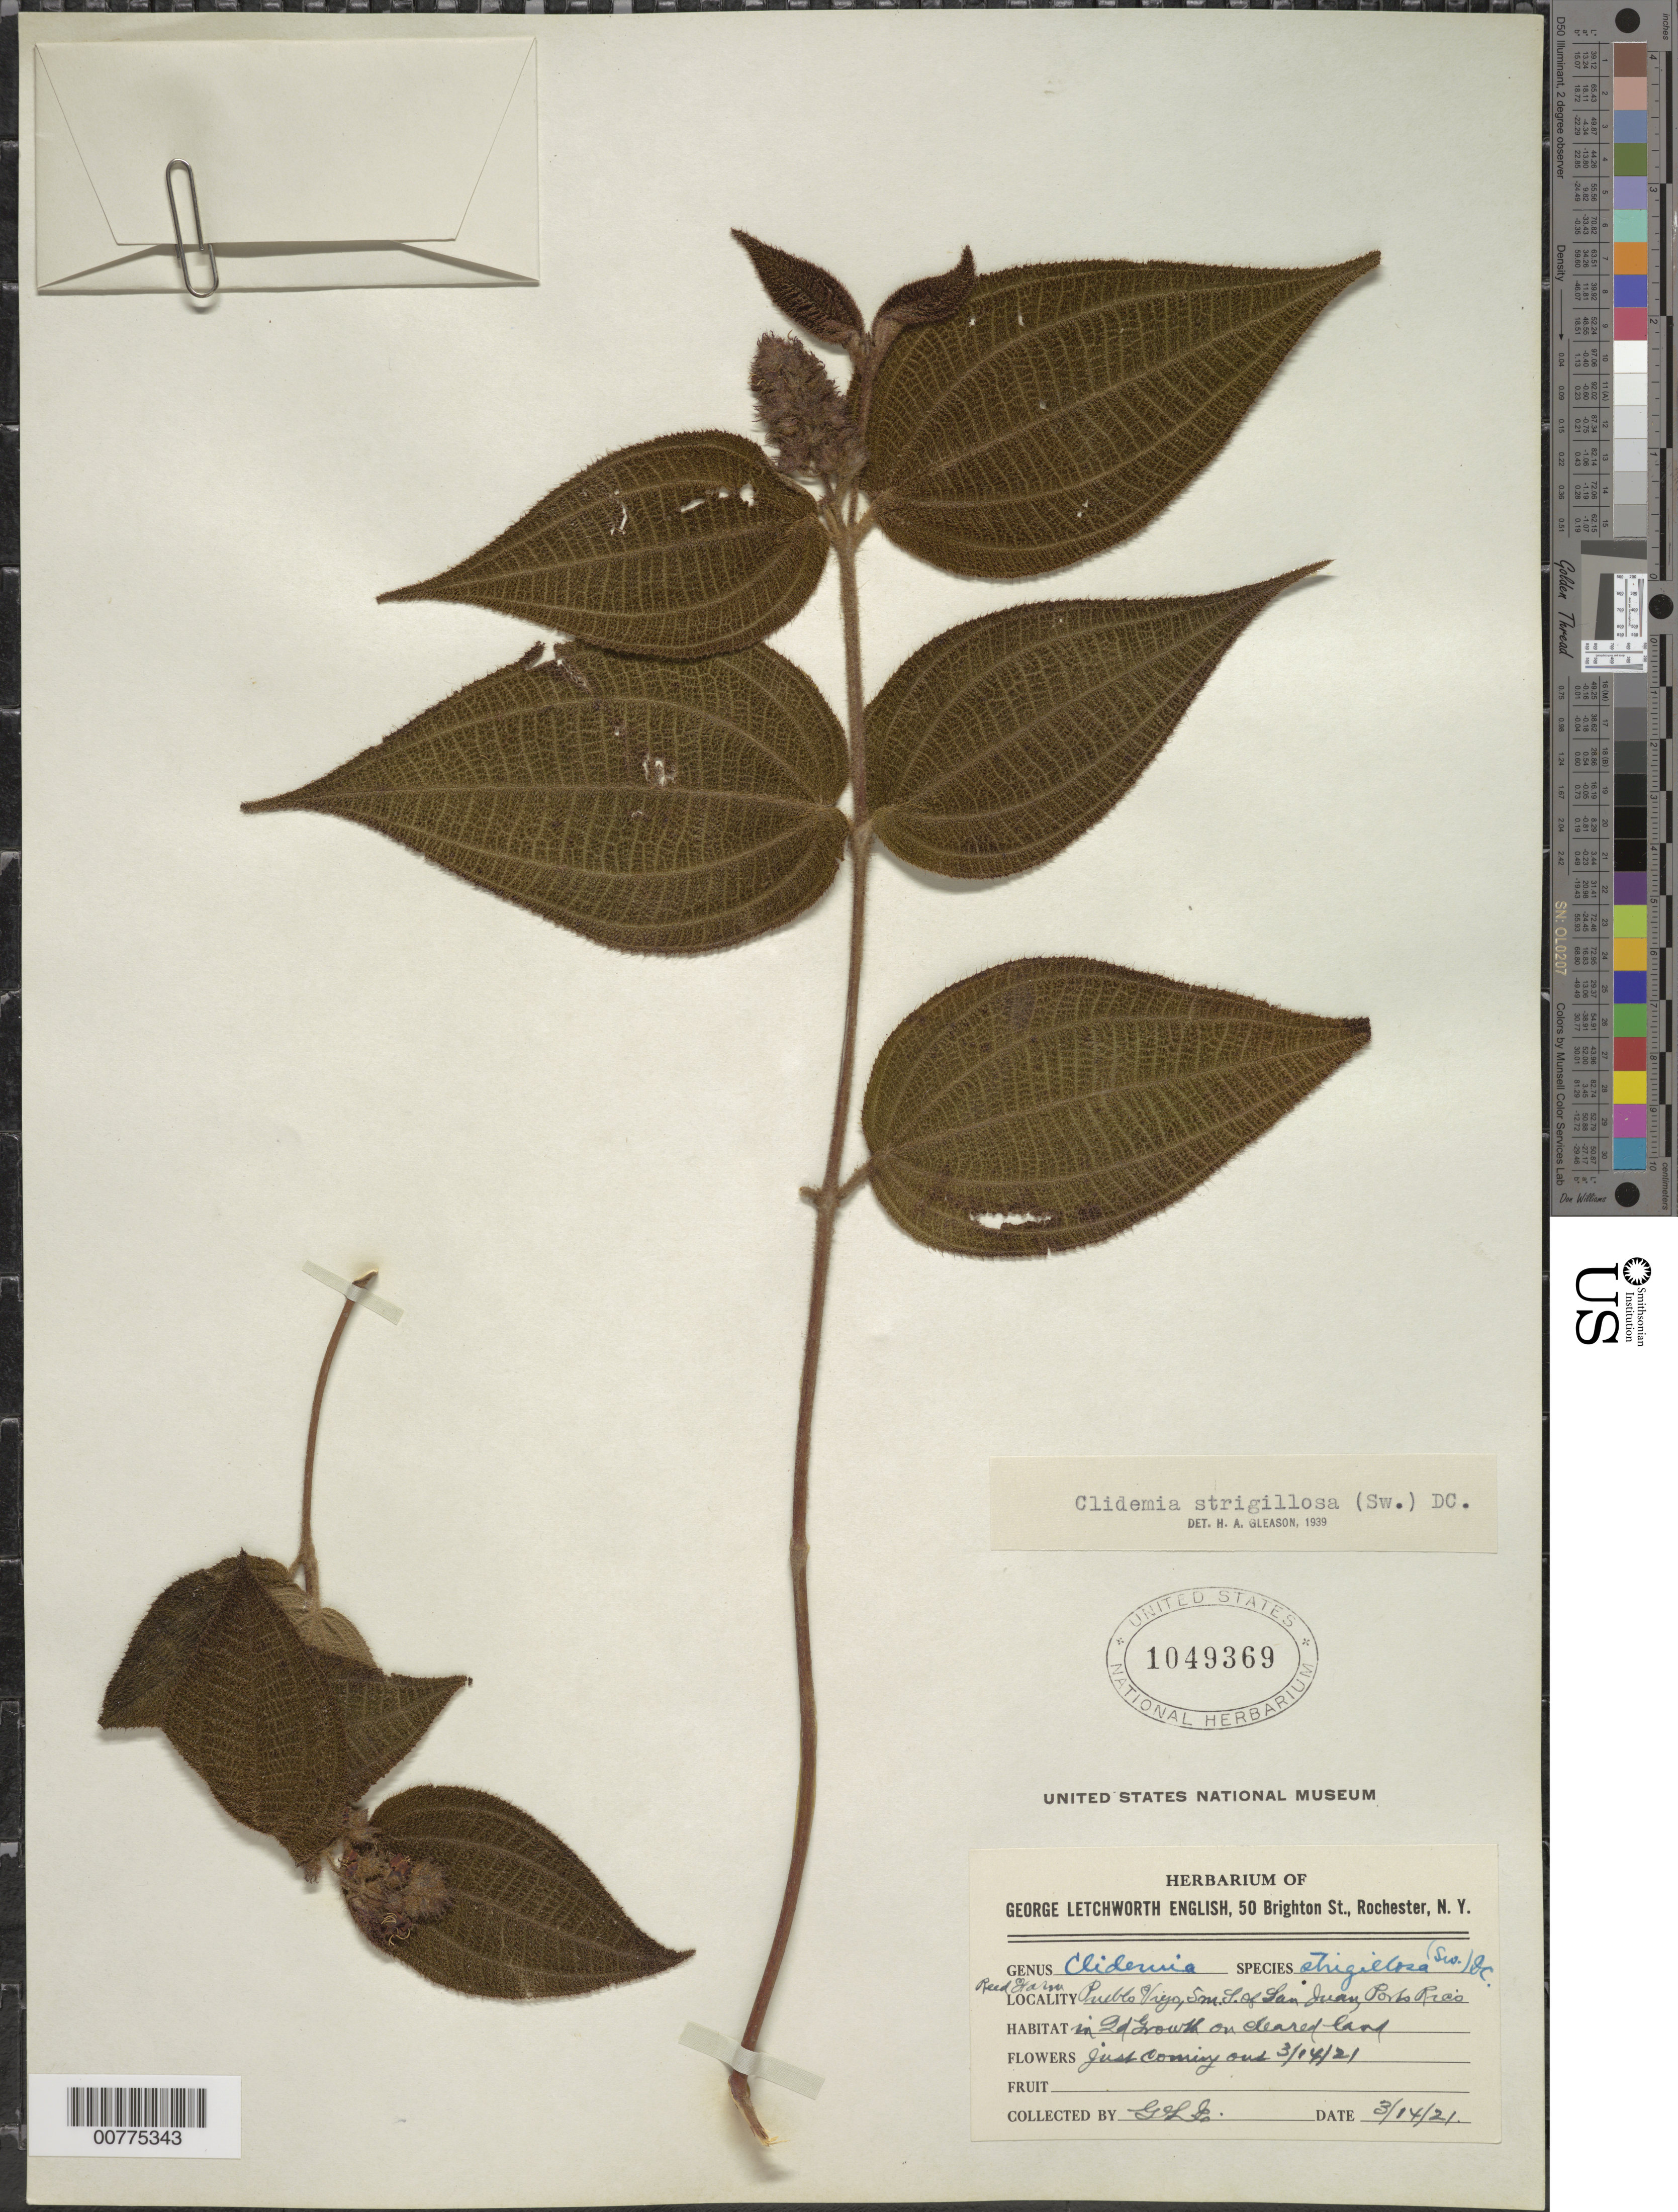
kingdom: Plantae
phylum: Tracheophyta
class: Magnoliopsida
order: Myrtales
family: Melastomataceae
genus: Clidemia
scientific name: Clidemia strigillosa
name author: (Sw.) DC.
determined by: Gleason, H. A.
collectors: G. Letchworth E.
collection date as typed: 14 Mar 1921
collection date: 1921-03-14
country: Puerto Rico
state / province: San Juan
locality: San Juan, Pueblo Viejo.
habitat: Secondary growth on cleared land.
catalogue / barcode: US 1049369